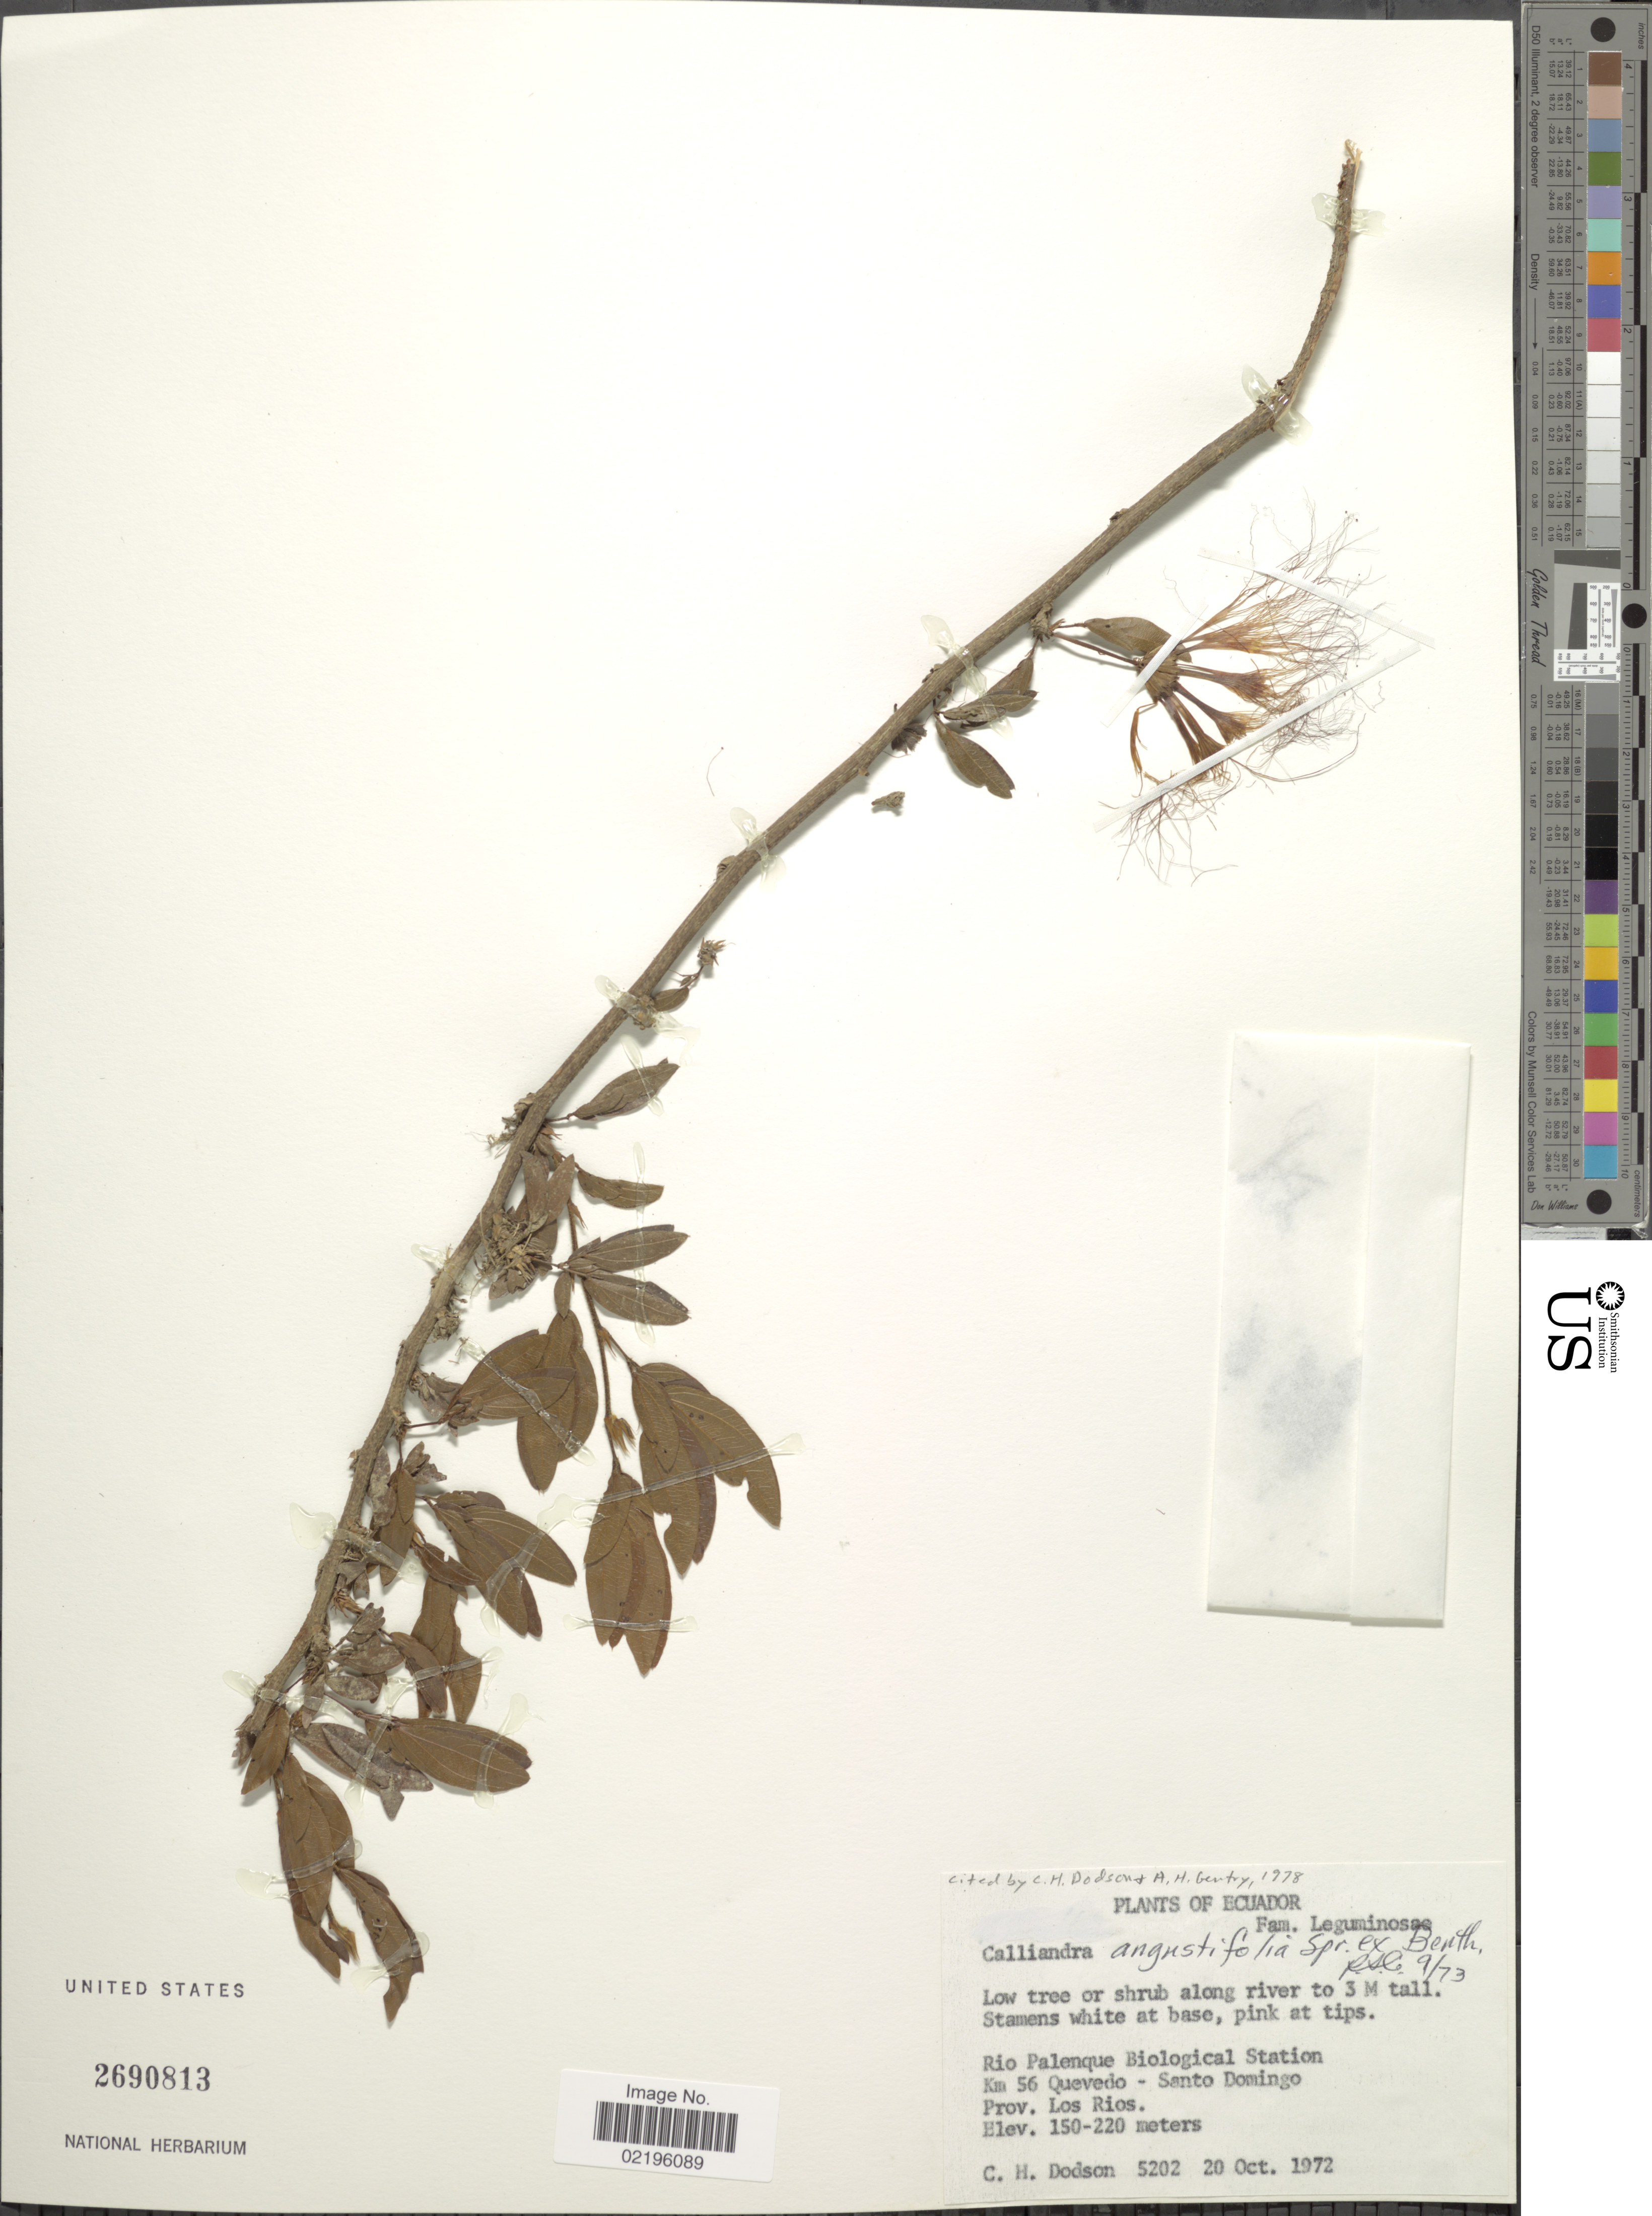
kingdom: Plantae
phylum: Tracheophyta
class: Magnoliopsida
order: Fabales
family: Fabaceae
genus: Calliandra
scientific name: Calliandra angustifolia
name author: Spruce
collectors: C. H. Dodson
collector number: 5202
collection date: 1972-10-20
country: Ecuador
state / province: Los Ríos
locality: Rio Palenque Biological Station. Km 56 Quevedo - Santo Domingo. Prov. Los Rios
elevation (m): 150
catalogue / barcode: US 2690813